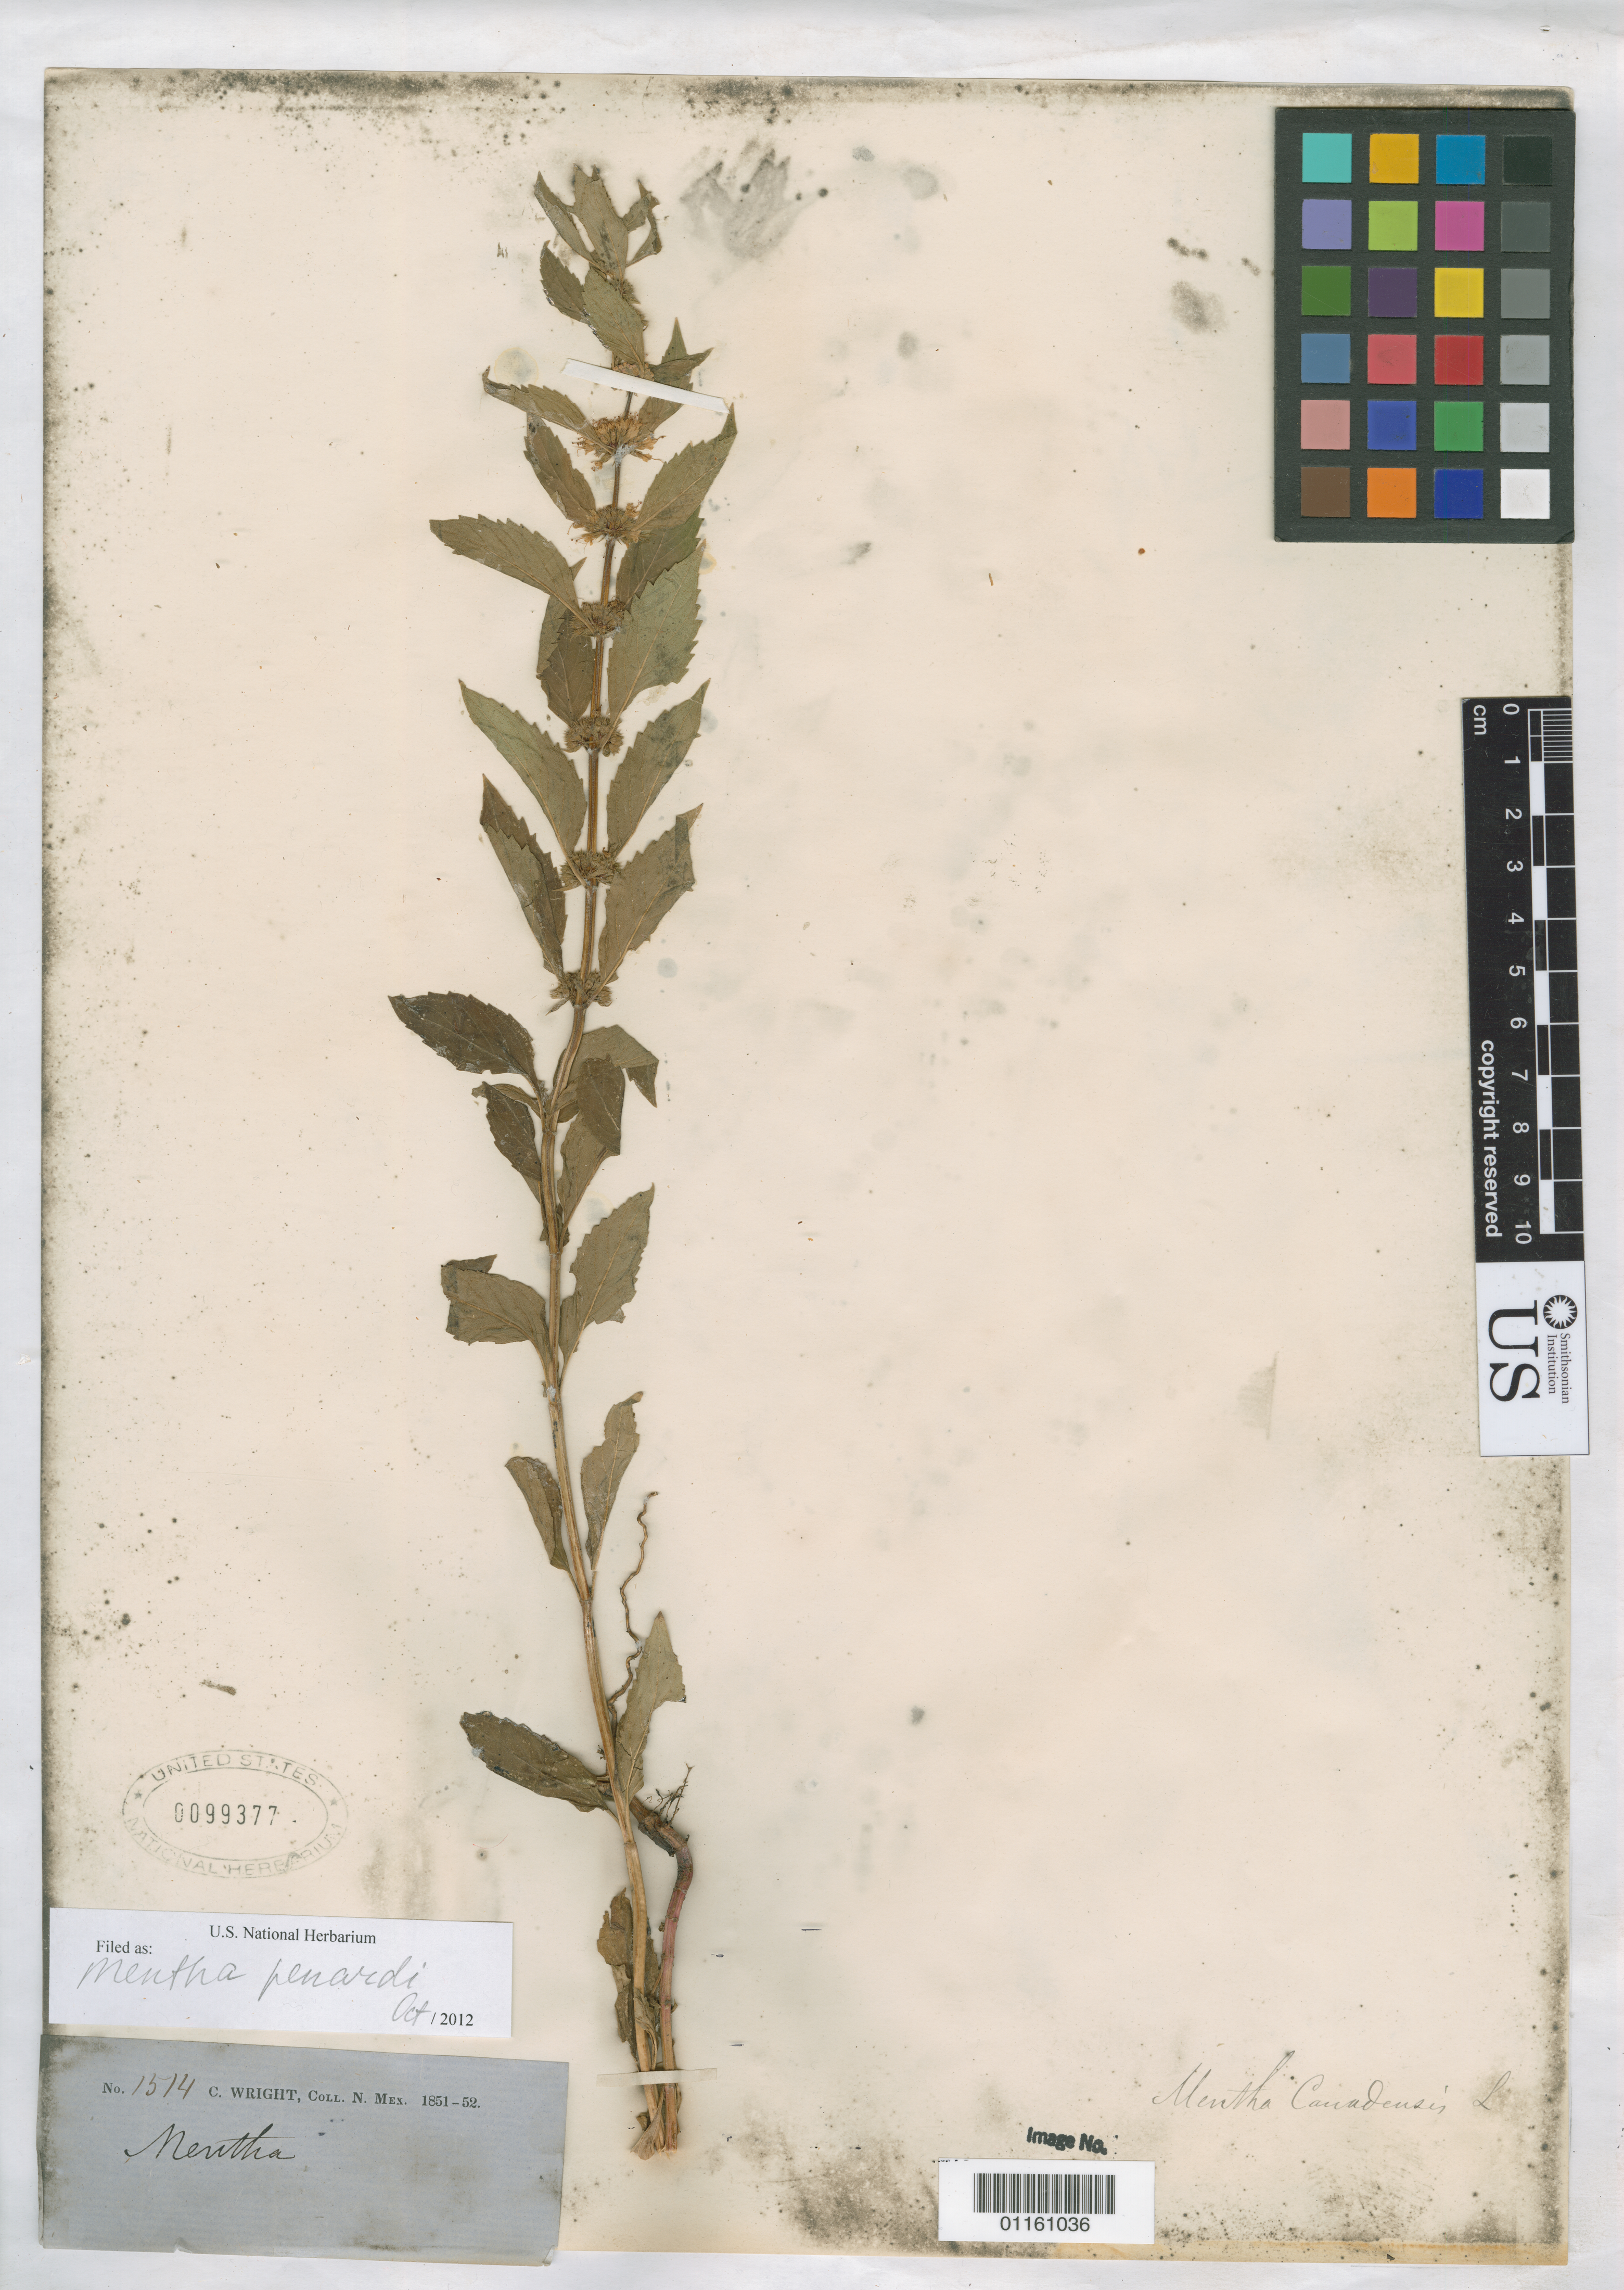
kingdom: Plantae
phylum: Tracheophyta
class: Magnoliopsida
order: Lamiales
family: Lamiaceae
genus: Mentha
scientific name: Mentha penardii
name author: (Briq.) Rydb.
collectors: C. Wright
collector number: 1514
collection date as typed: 1851 to -- --- 1852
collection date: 1851/1852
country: United States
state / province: New Mexico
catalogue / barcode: US 99377